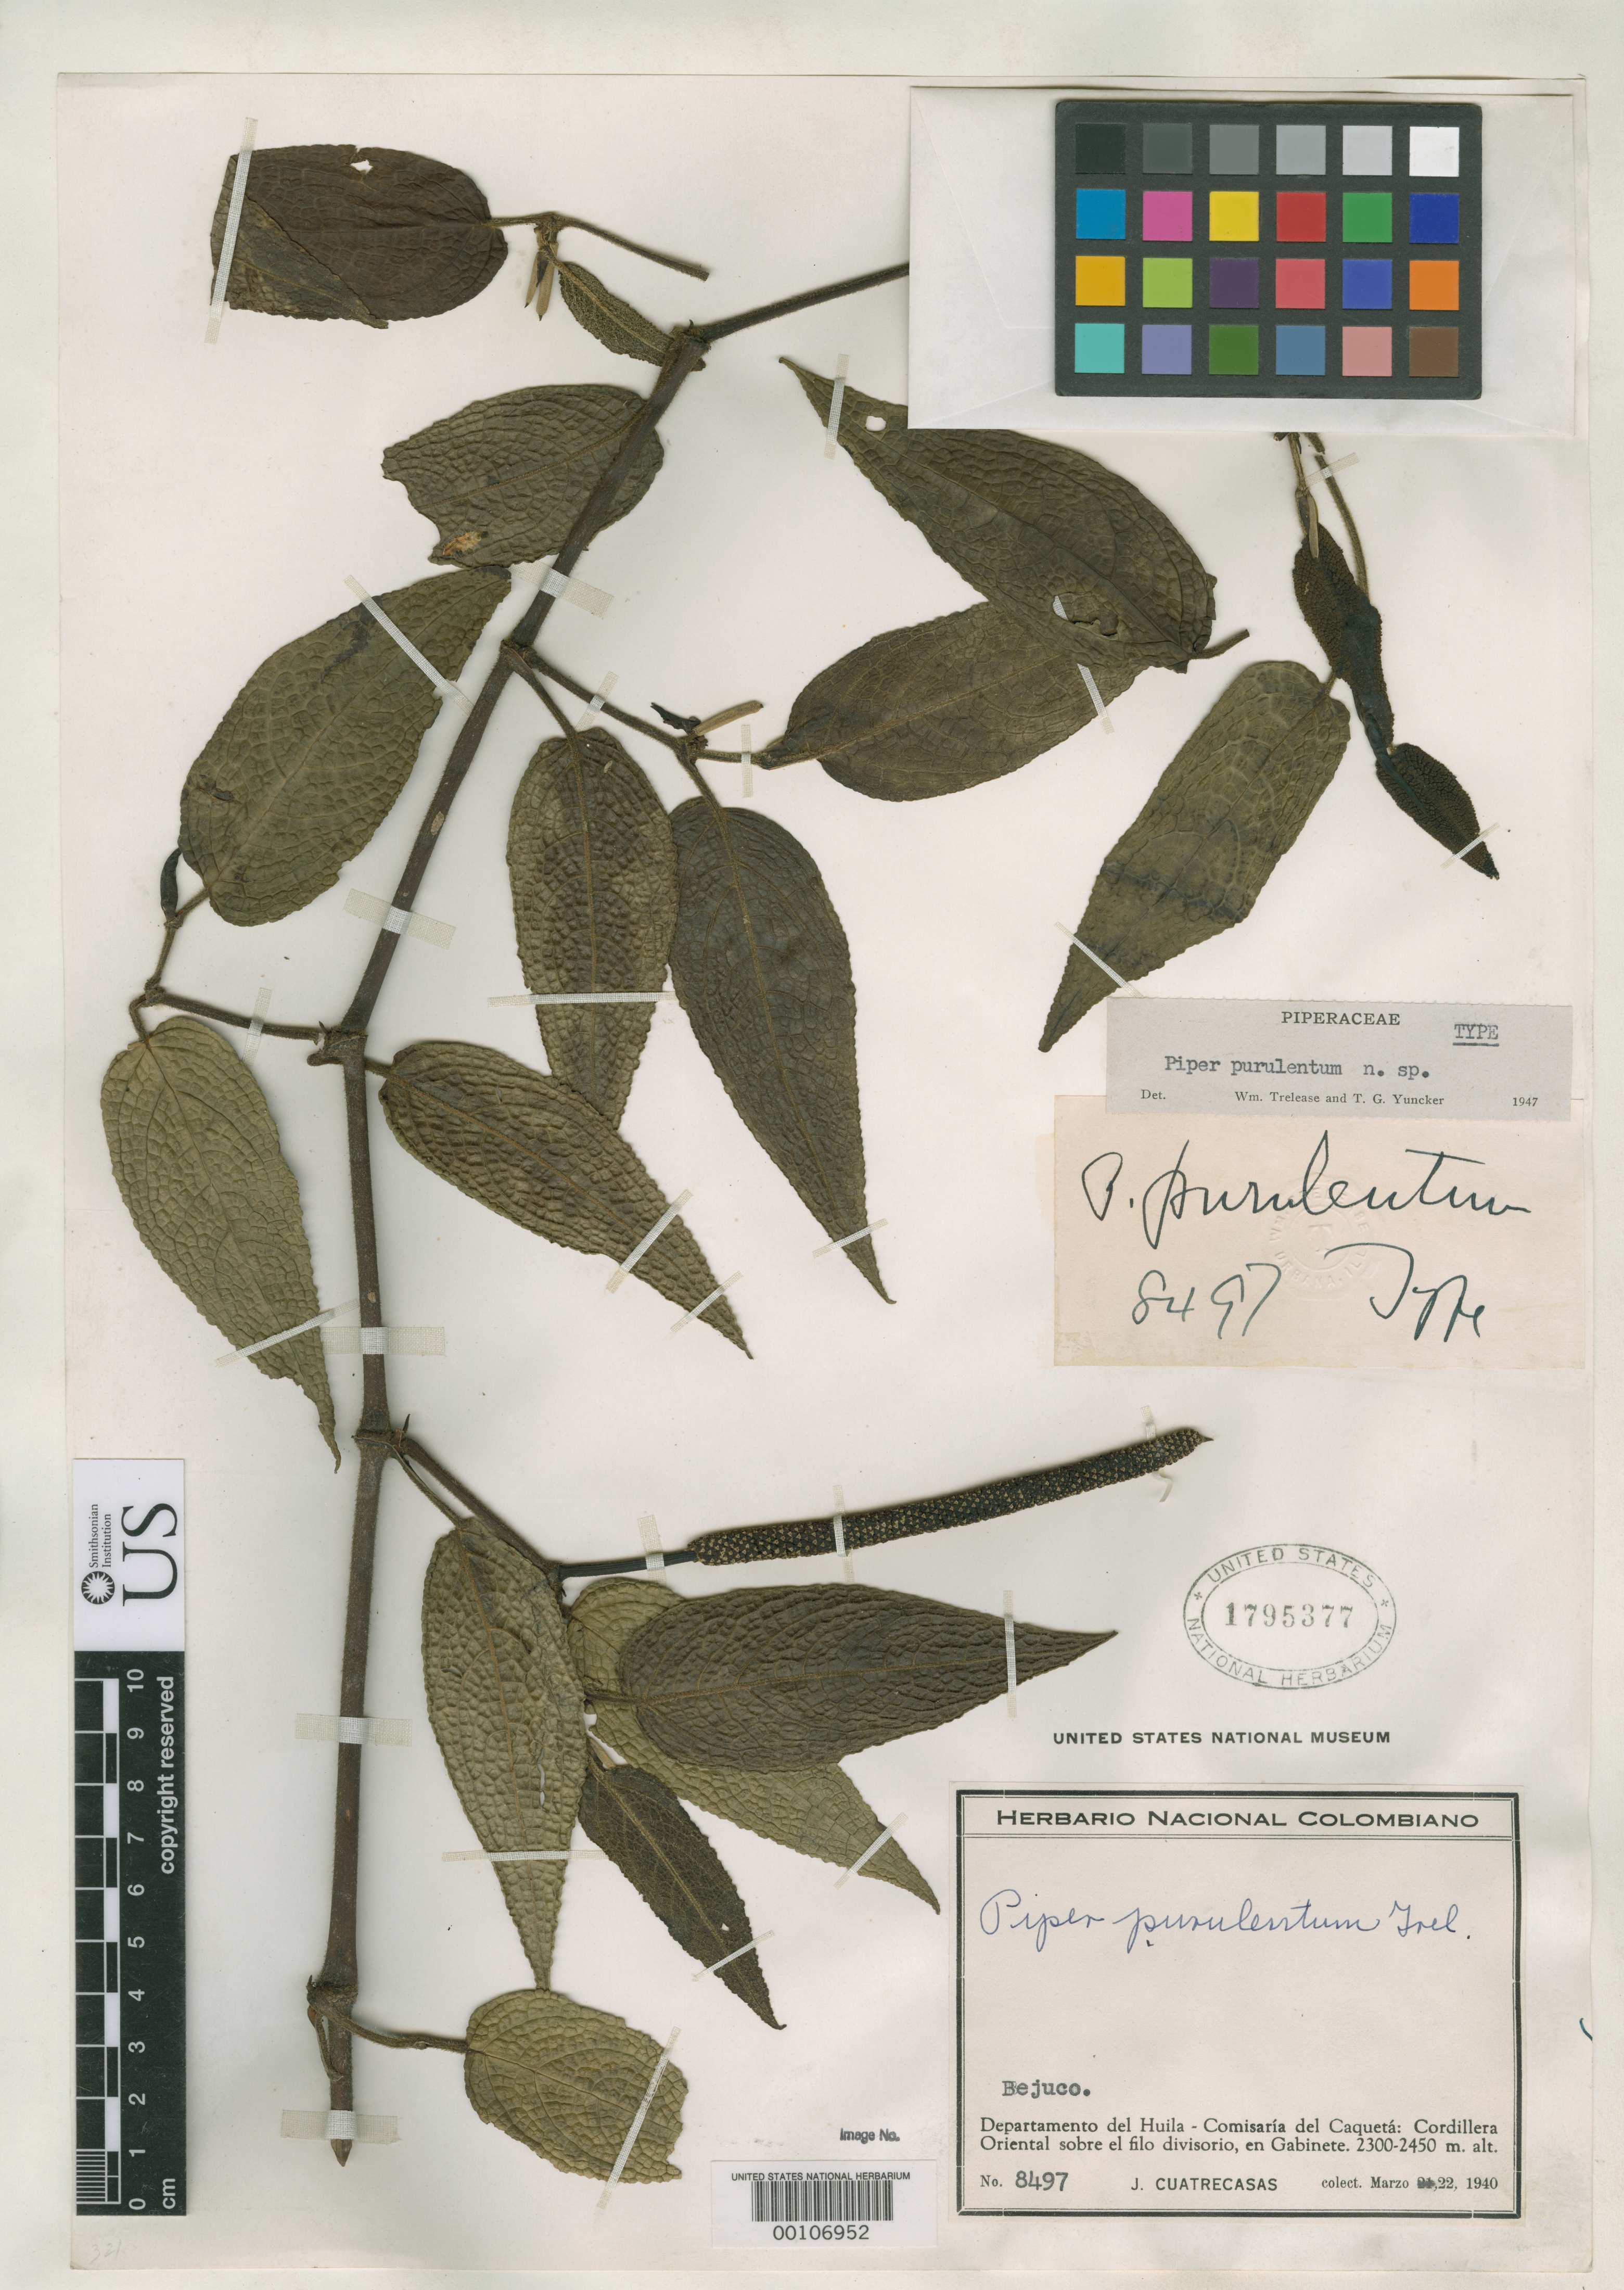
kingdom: Plantae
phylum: Tracheophyta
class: Magnoliopsida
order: Piperales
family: Piperaceae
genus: Piper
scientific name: Piper purulentum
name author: Trel. & Yunck.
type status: Holotype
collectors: J. Cuatrecasas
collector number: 8497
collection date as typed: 22 Mar 1940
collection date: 1940-03-22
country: Colombia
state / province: Caquetá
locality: Gabinete.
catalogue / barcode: US 1795377